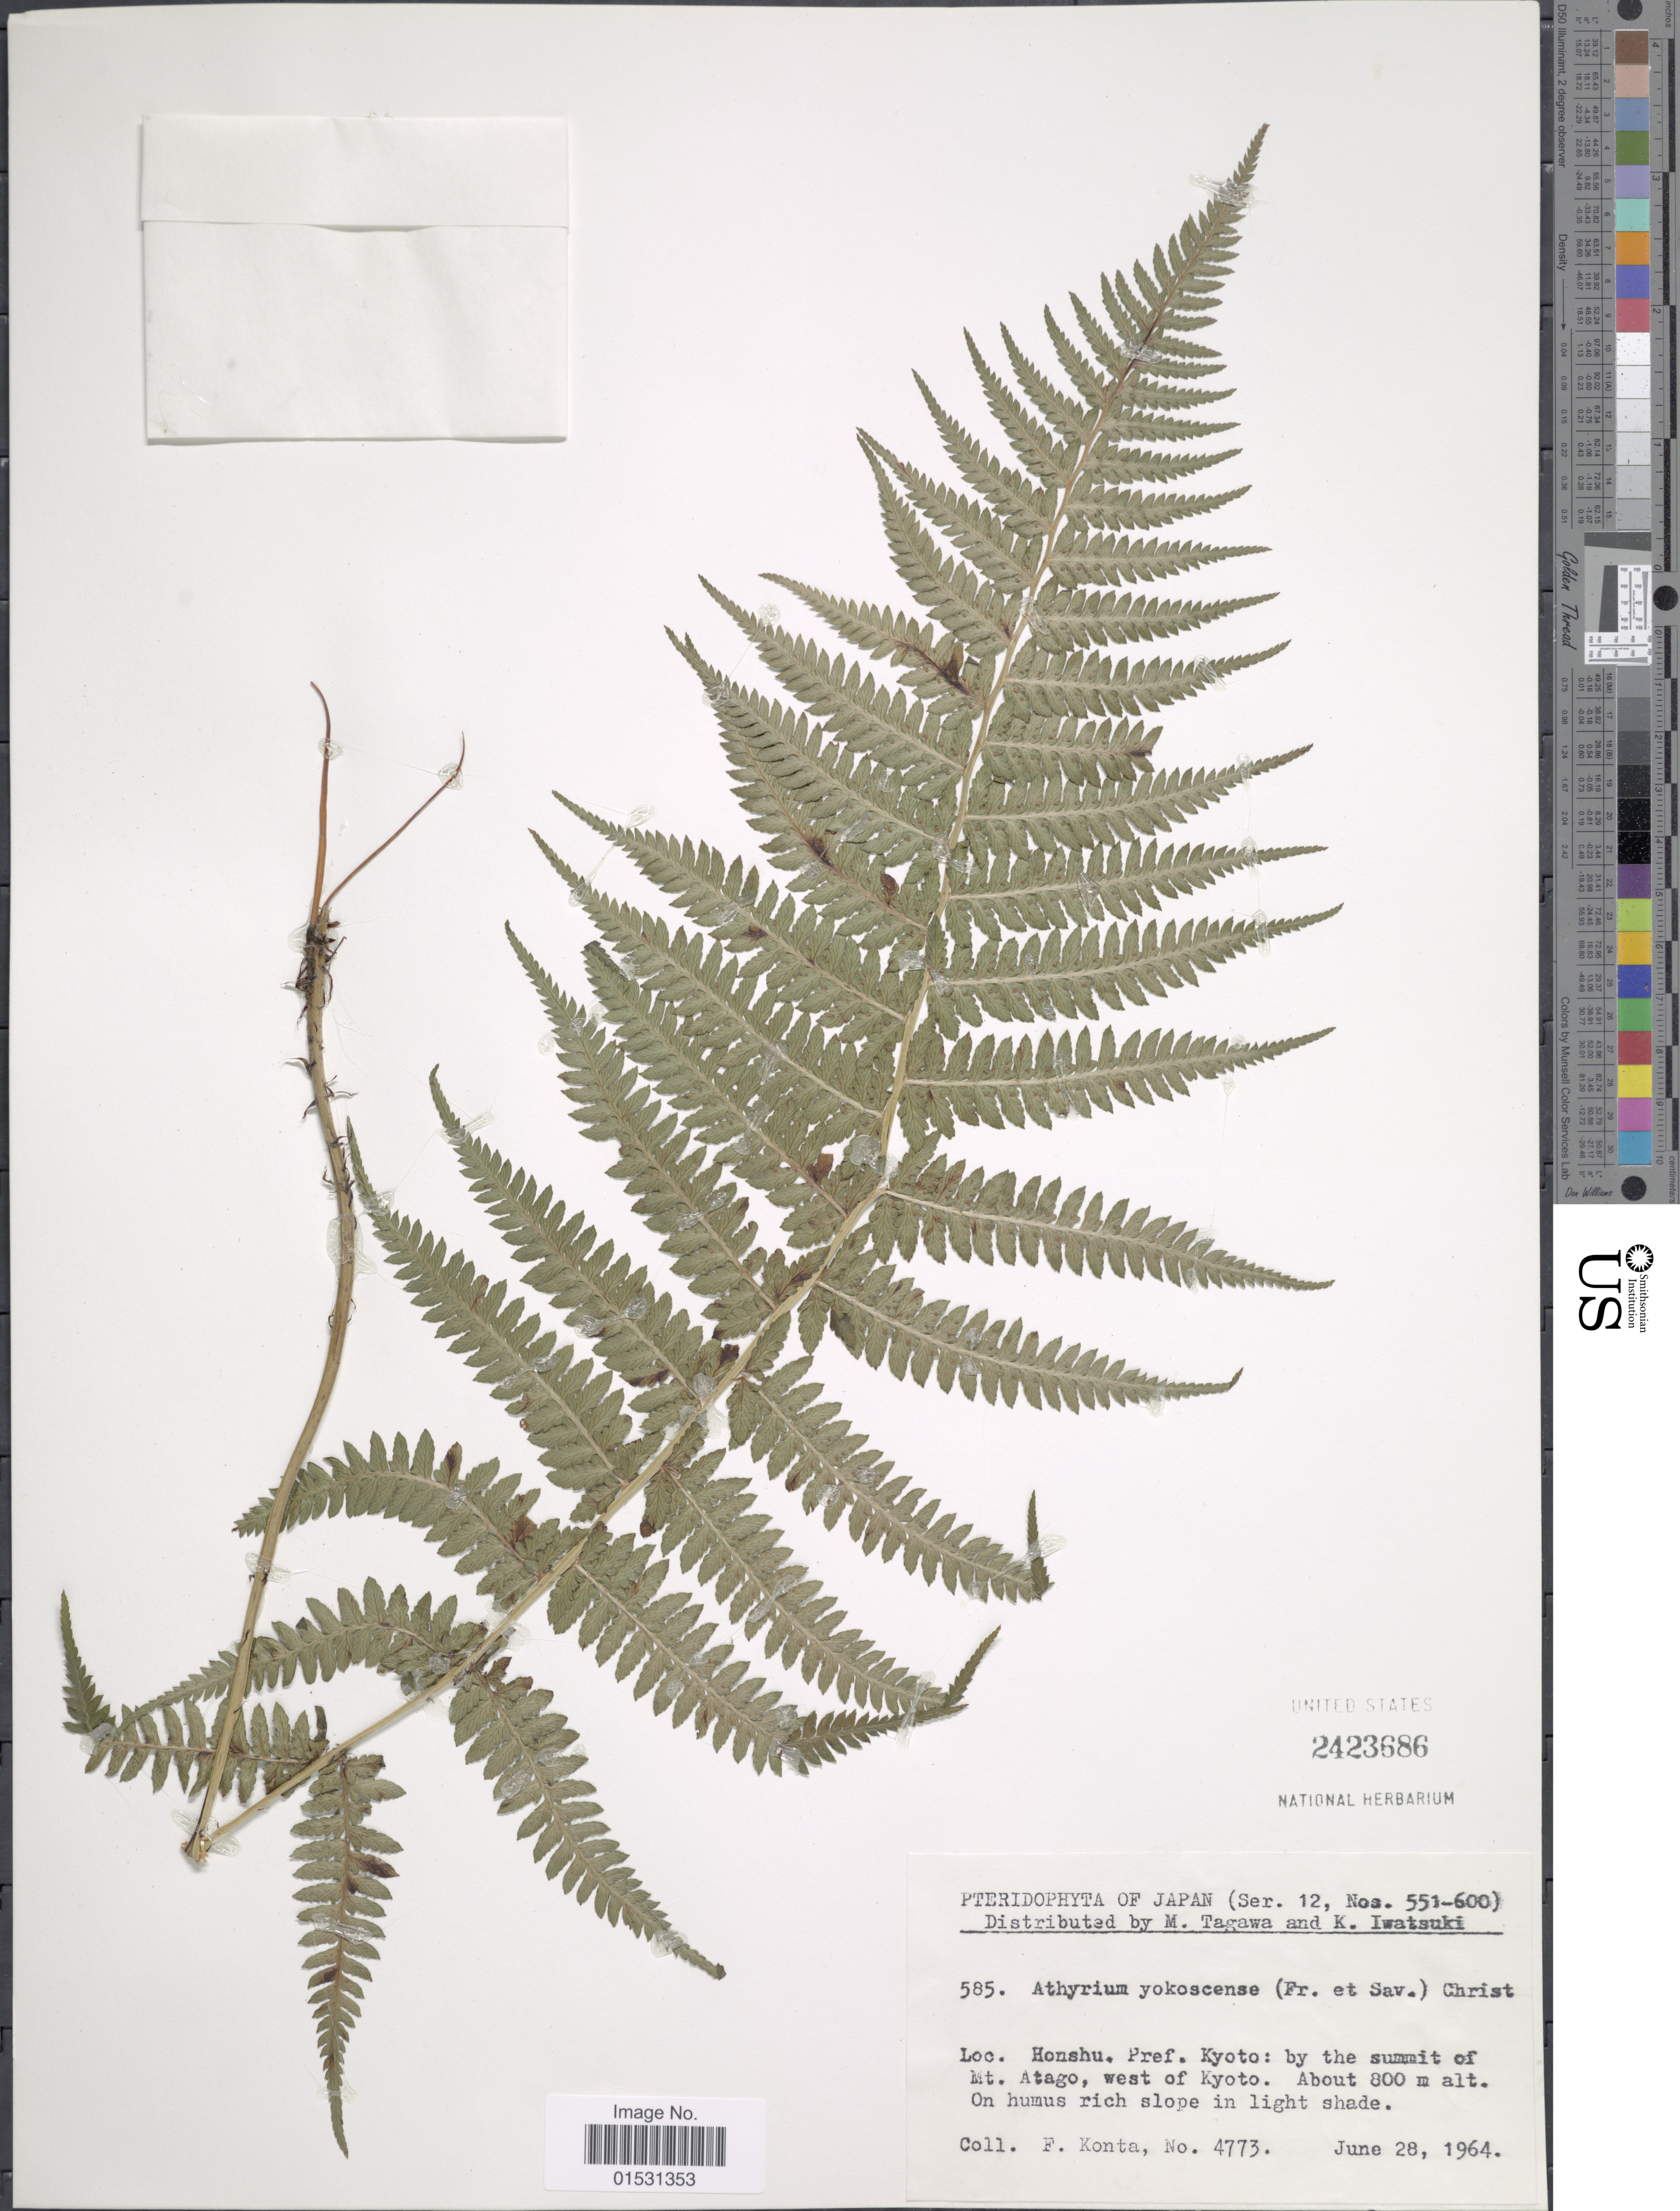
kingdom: Plantae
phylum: Tracheophyta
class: Polypodiopsida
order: Polypodiales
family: Athyriaceae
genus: Athyrium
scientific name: Athyrium yokoscense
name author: (Franch. & Sav.) Christ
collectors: F. Konta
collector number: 4773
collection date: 1964-06-28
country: Japan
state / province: Kyoto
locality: Honshu. Pref. Kyoto: by the summit of Mt. Atago, west of Kyoto.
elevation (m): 800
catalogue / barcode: US 2423686